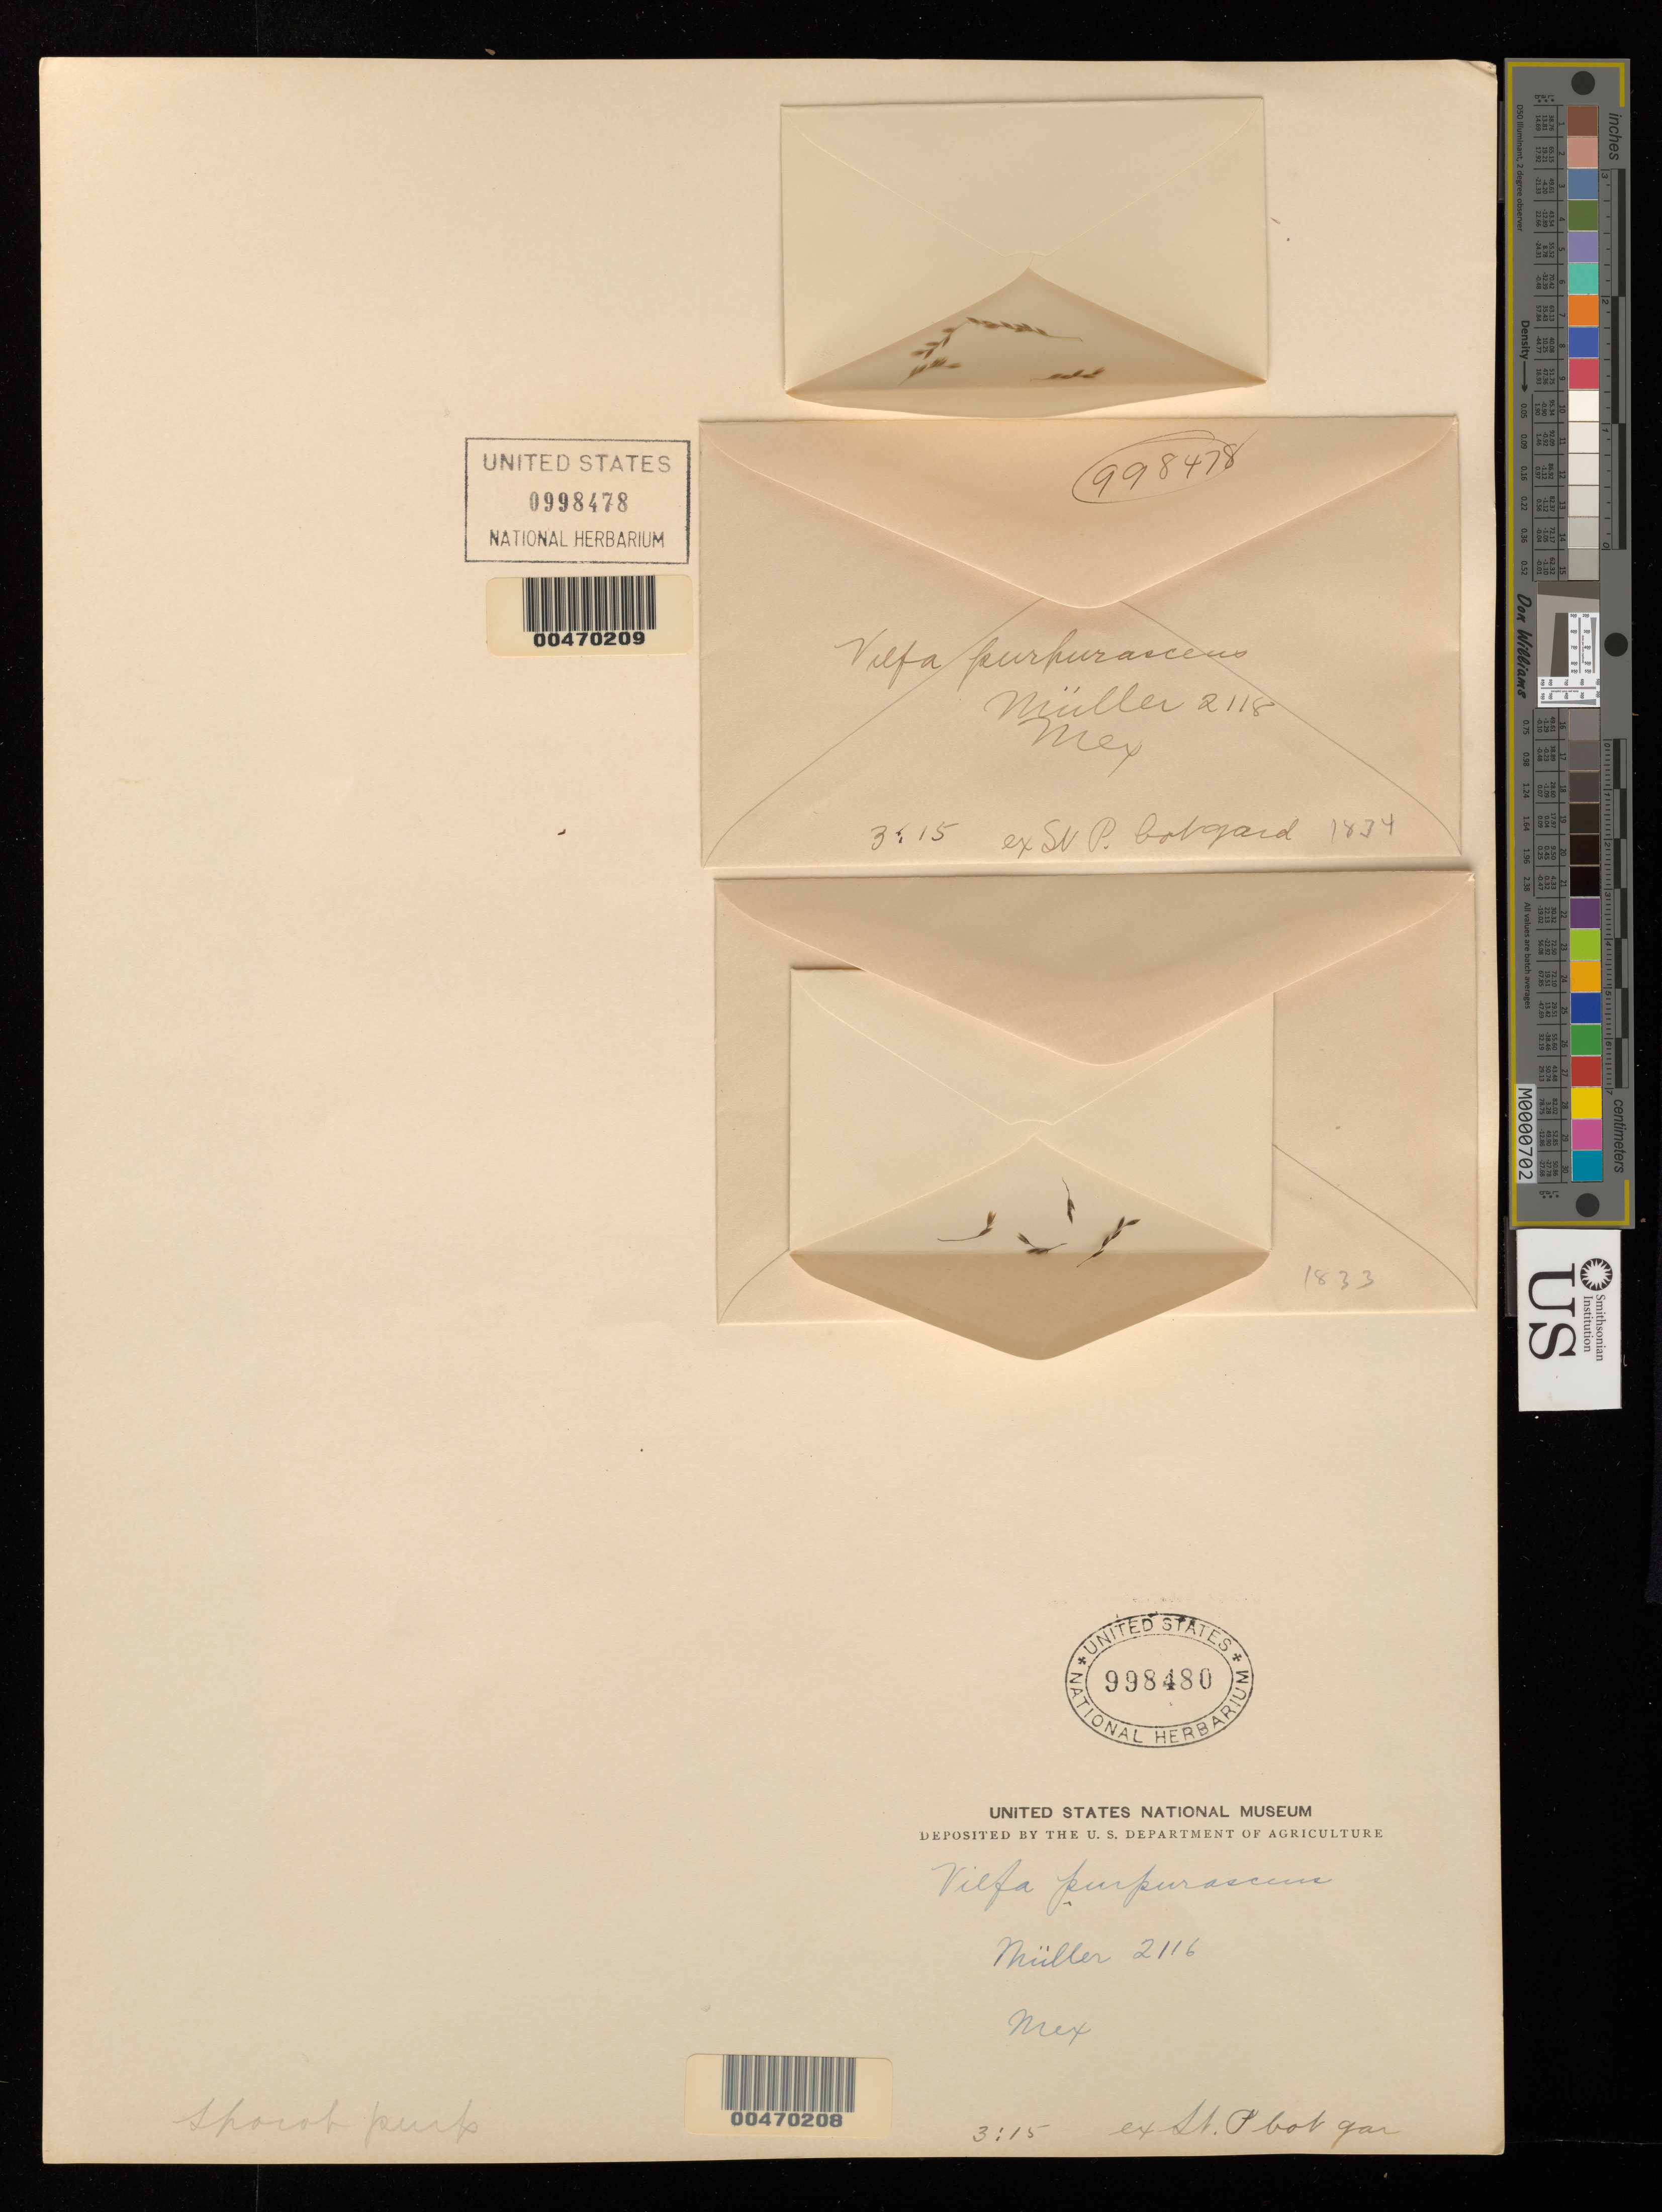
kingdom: Plantae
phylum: Tracheophyta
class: Liliopsida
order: Poales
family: Poaceae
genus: Sporobolus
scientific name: Sporobolus purpurascens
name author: (Sw.) Ham.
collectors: -- Müller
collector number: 2116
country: Mexico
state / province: Durango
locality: San Ramon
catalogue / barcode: US 998480